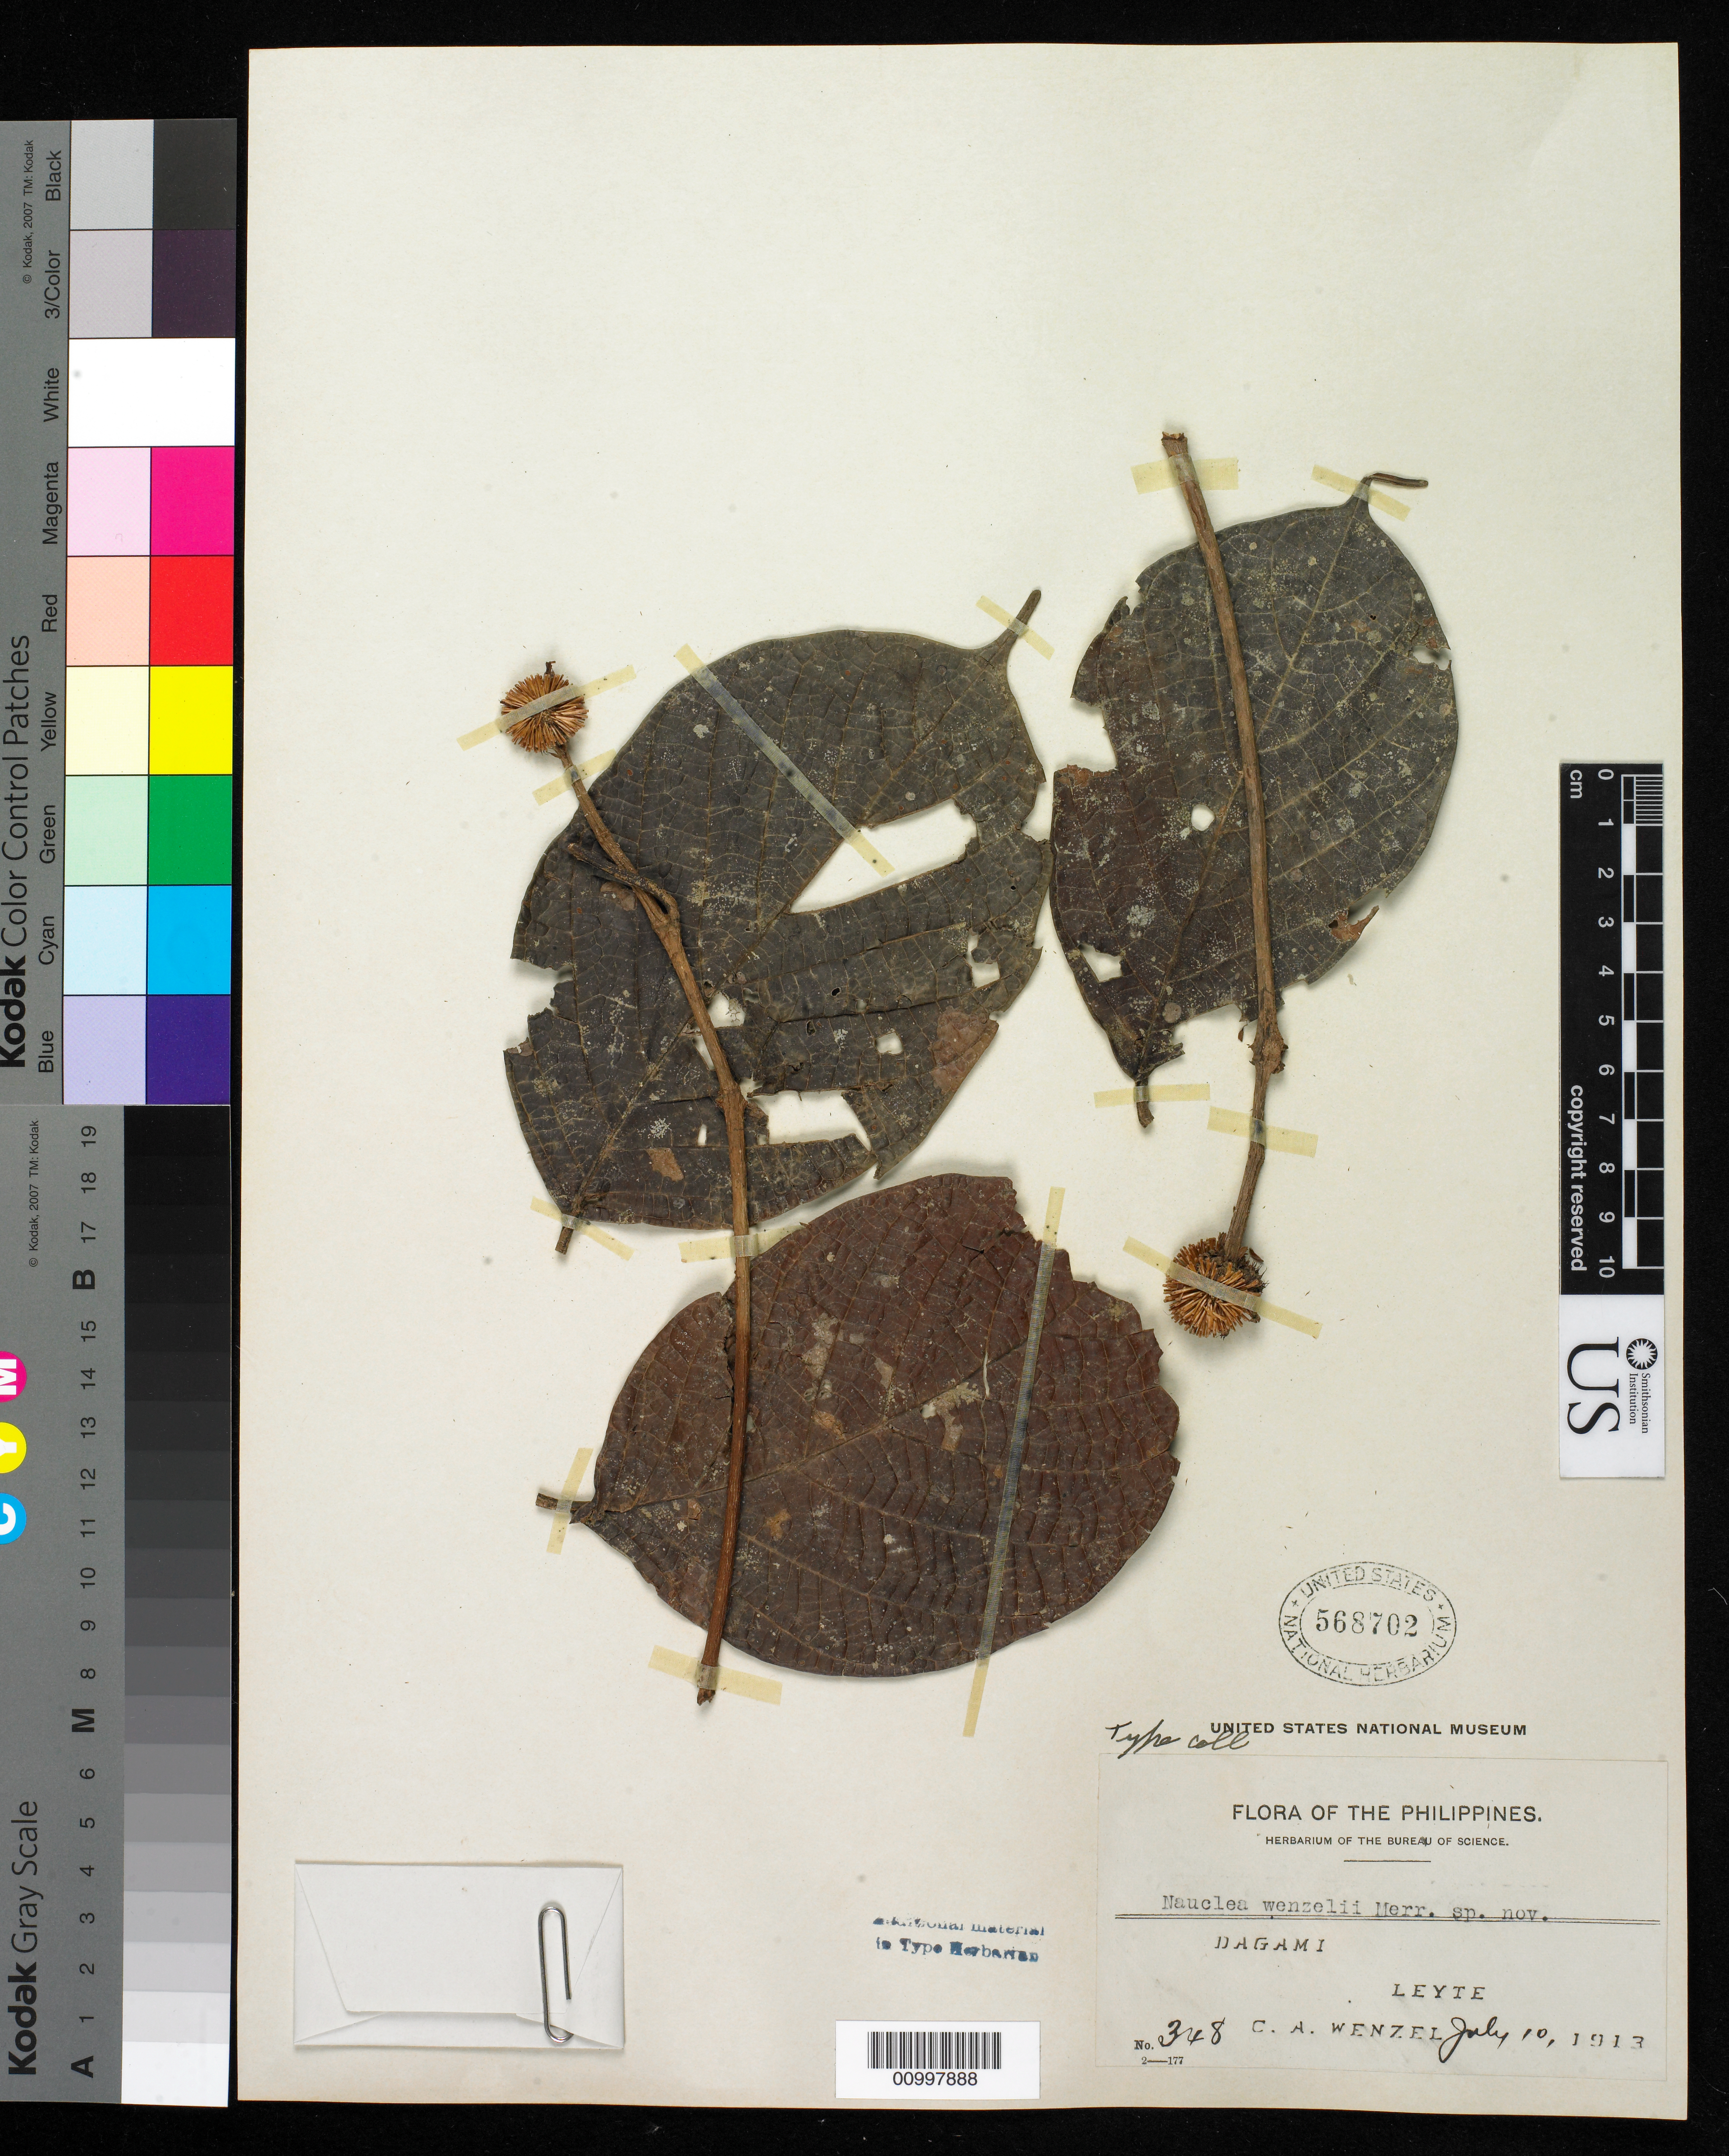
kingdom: Plantae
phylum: Tracheophyta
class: Magnoliopsida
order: Gentianales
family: Rubiaceae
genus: Nauclea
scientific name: Nauclea wenzelii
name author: Merr.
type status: Isotype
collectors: C. Wenzel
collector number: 348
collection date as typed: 10 Jul 1913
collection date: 1913-07-10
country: Philippines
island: Leyte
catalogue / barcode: US 568702